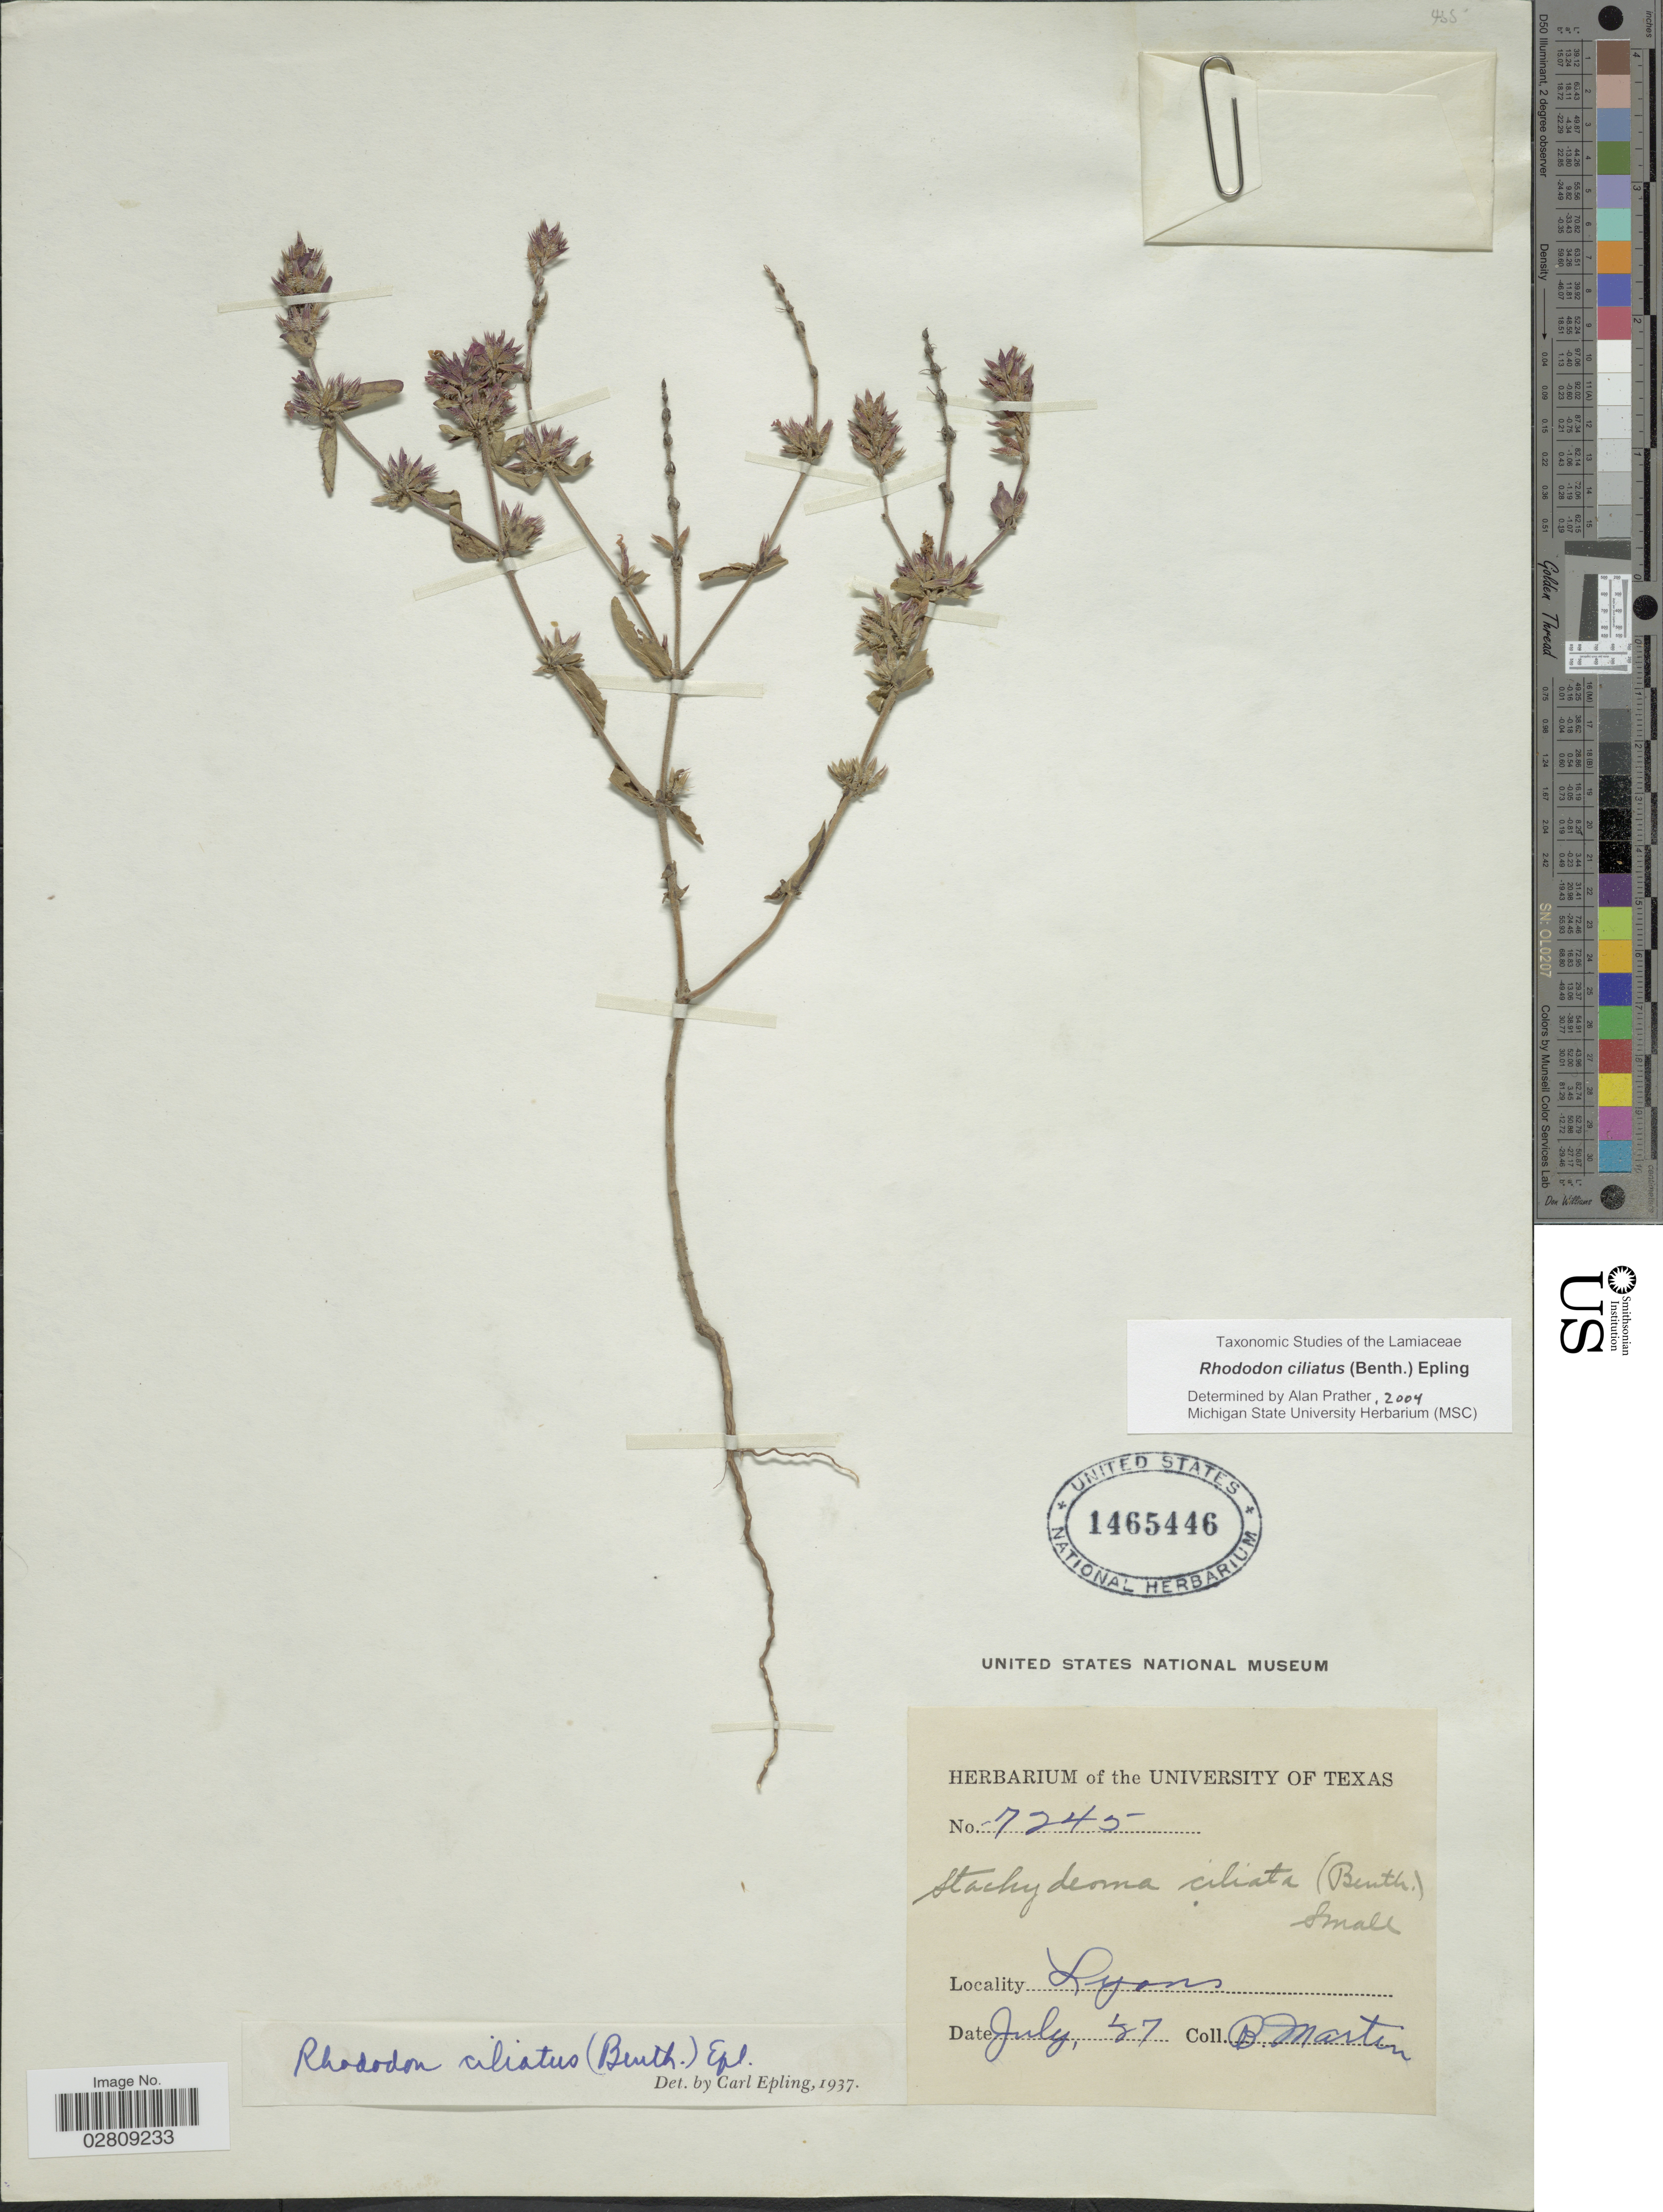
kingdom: Plantae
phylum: Tracheophyta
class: Magnoliopsida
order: Lamiales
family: Lamiaceae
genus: Rhododon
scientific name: Rhododon ciliatus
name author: (Benth.) Epling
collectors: B. Martin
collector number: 7245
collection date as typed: Transcribed d/m/y: /7/37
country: United States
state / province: Texas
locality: Lyons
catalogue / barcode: US 1465446